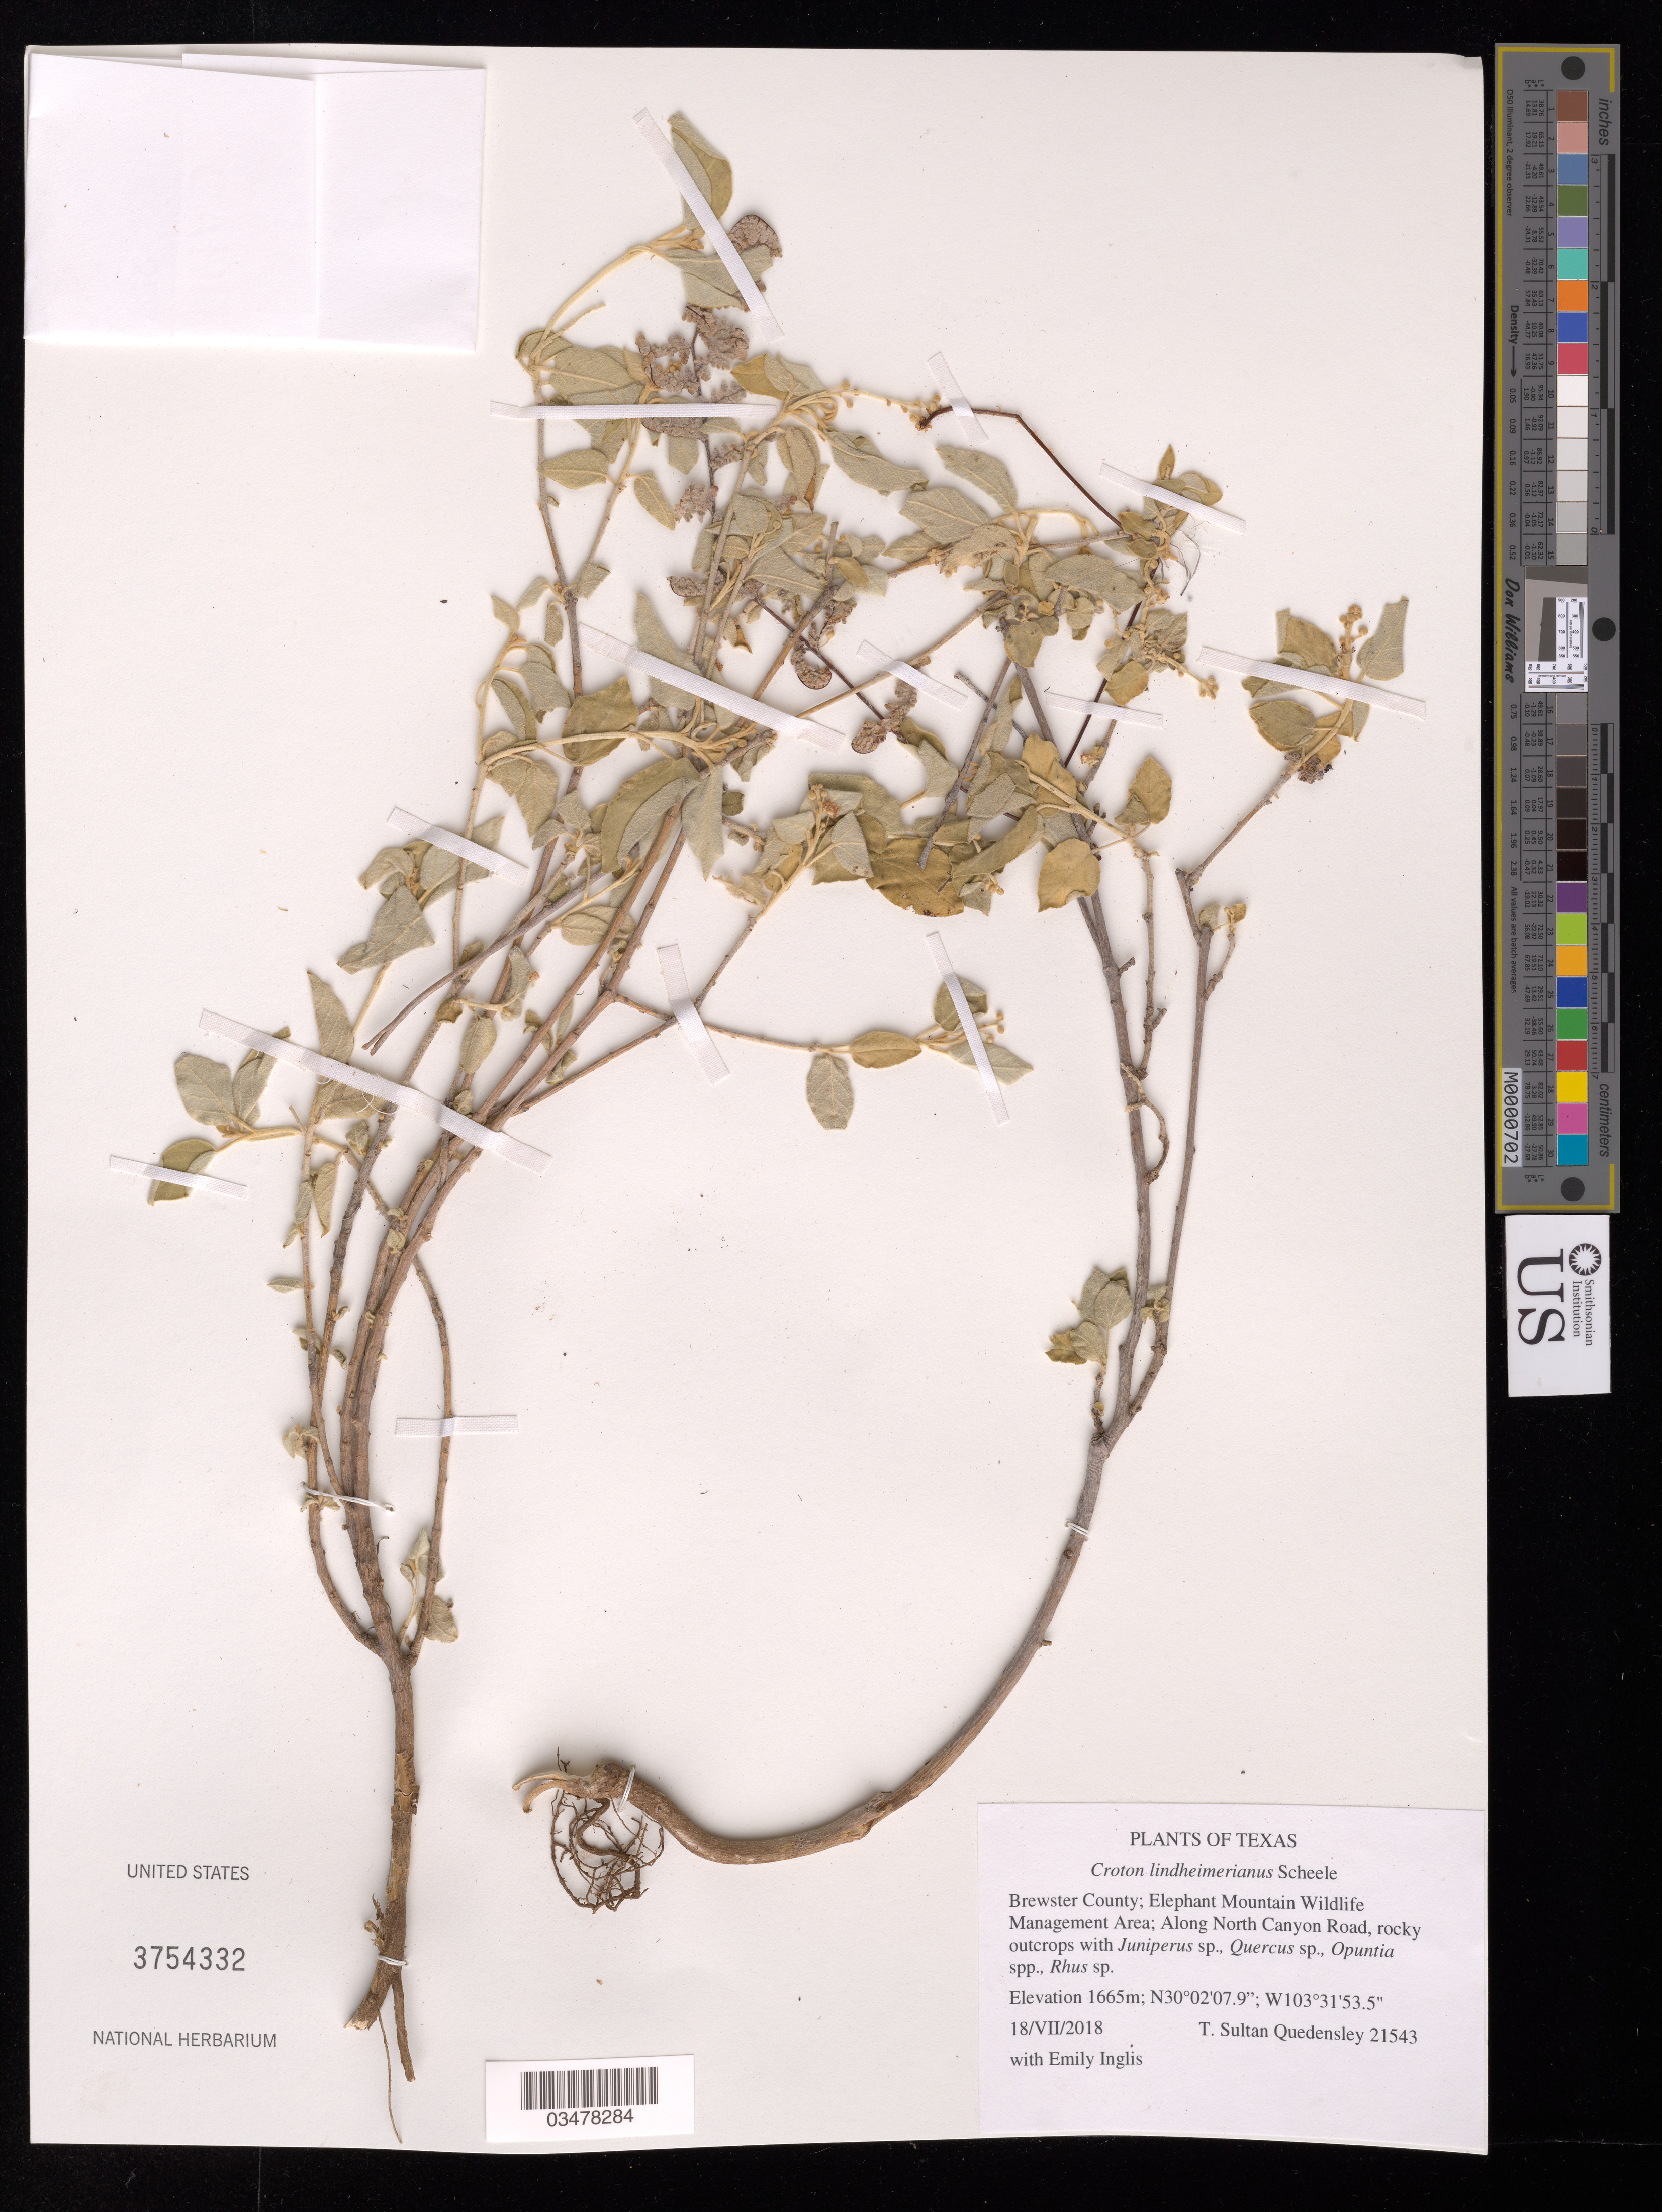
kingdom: Plantae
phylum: Tracheophyta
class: Magnoliopsida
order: Malpighiales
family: Euphorbiaceae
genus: Croton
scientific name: Croton lindheimerianus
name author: Scheele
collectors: T. S. Quedensley & E. Inglis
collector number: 21543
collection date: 2018-07-18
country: United States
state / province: Texas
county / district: Brewster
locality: Elephant Mountain Wildlife Management Area. Along North Canyon Road.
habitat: Rocky outcrops. With Juniperus sp., Quercus sp., Opuntia sp., Rhus sp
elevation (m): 1665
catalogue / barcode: US 3754332